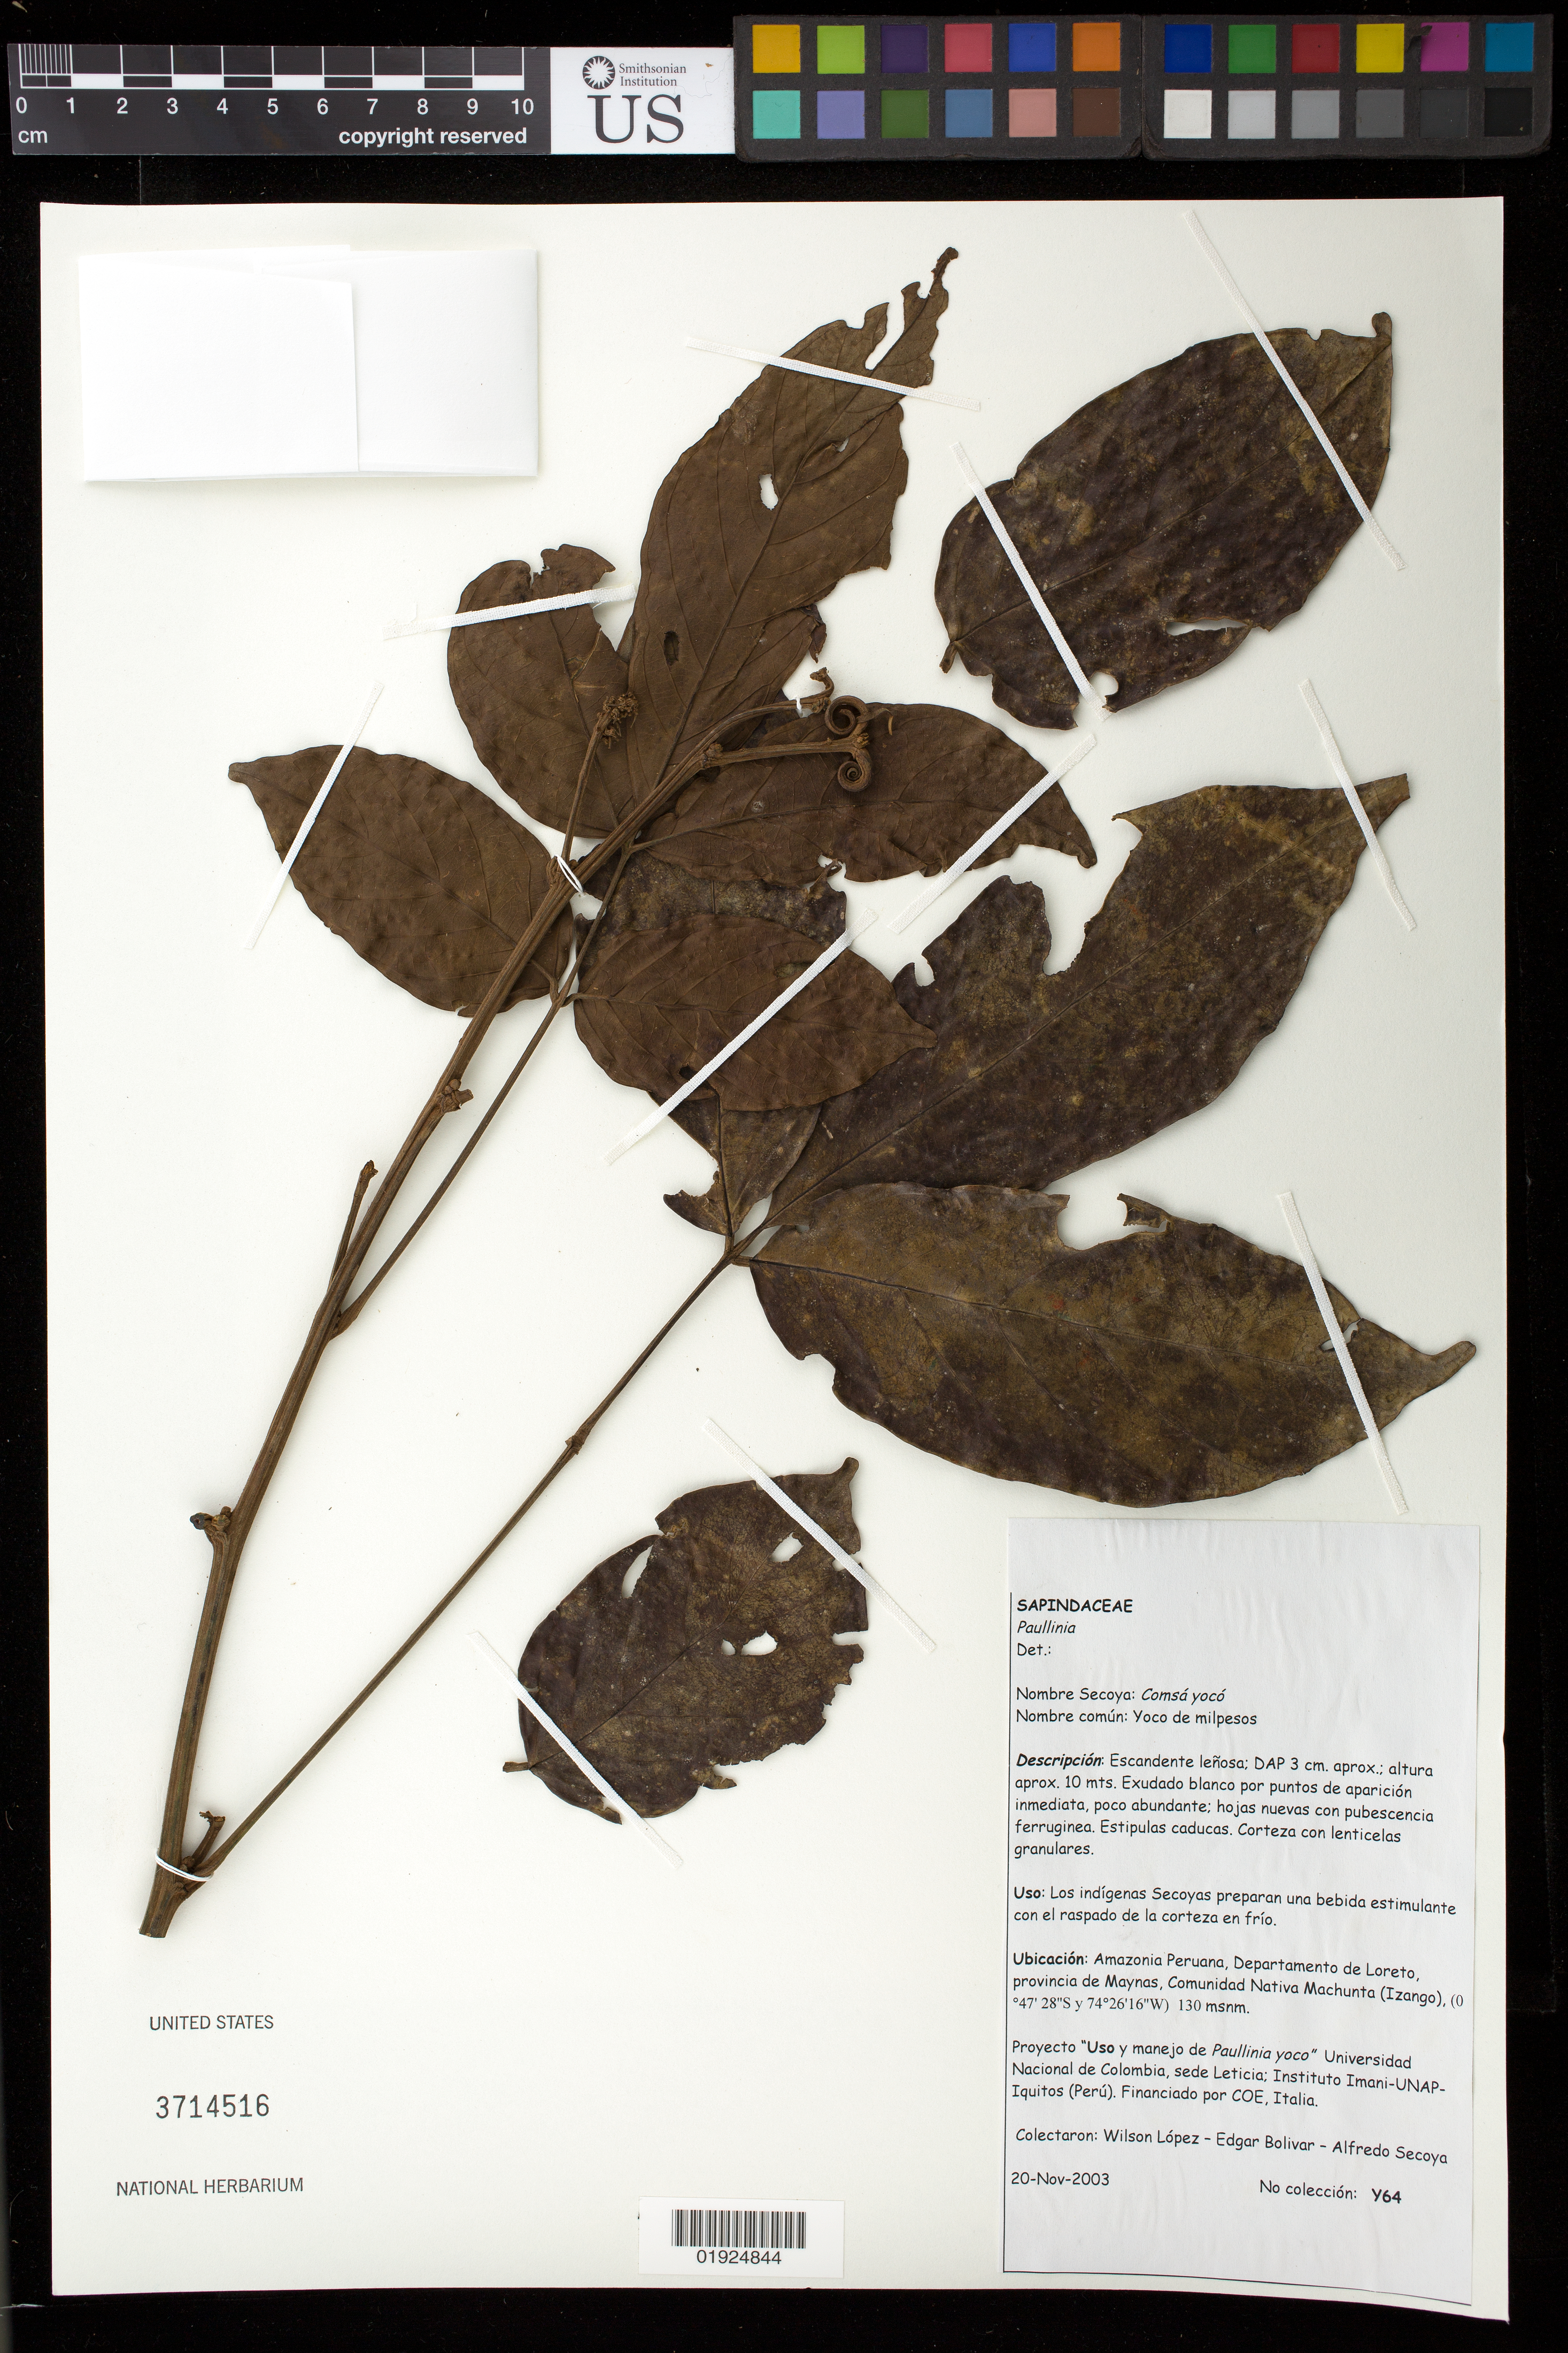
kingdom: Plantae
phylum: Tracheophyta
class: Magnoliopsida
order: Sapindales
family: Sapindaceae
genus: Paullinia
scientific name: Paullinia sp.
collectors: W. López, E. Bolivar & A. Secoya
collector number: Y64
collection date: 2003-11-20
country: Peru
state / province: Loreto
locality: Provincia de Maynas, Comunidad Nativa Mfachunta (Izango)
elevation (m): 130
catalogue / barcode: US 3714516